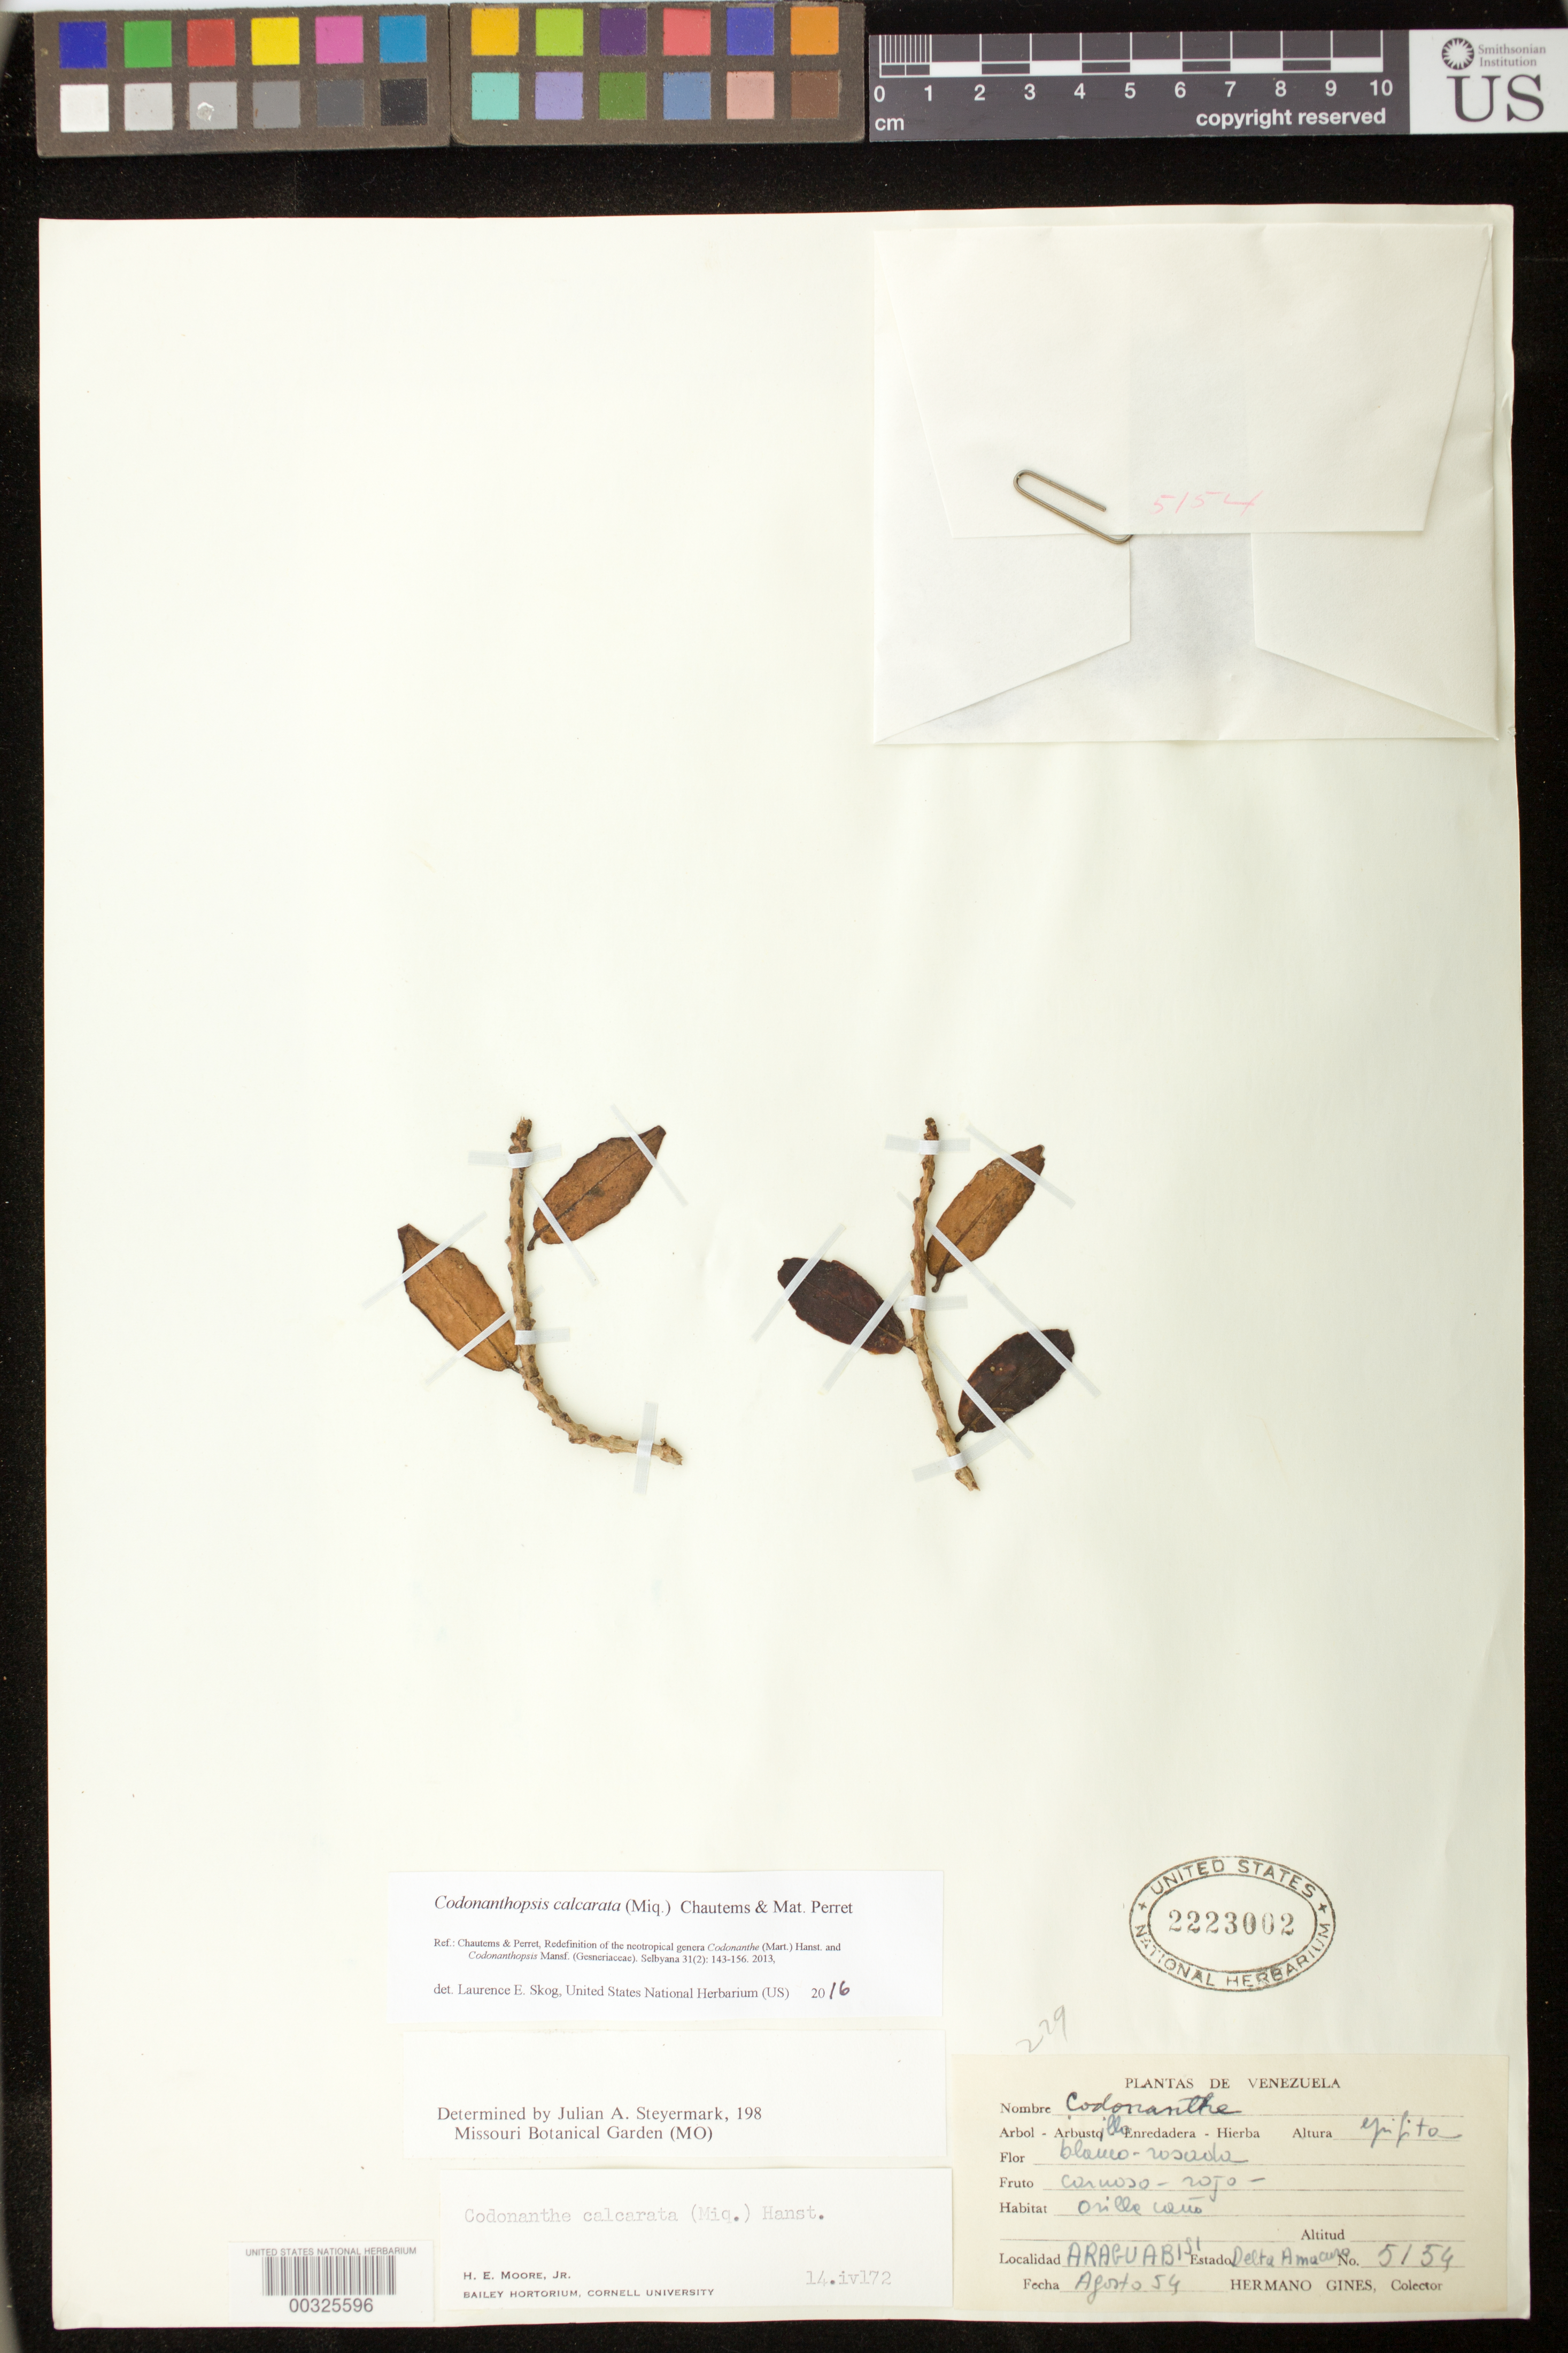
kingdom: Plantae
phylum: Tracheophyta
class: Magnoliopsida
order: Lamiales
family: Gesneriaceae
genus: Codonanthopsis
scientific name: Codonanthopsis calcarata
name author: (Miq.) Chautems & Mat.Perret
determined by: Skog, Laurence E.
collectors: Bro. Gines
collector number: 5154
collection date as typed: Aug 1954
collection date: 1954-08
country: Venezuela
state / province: Delta Amacuro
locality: Araguabisi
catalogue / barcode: US 2223002